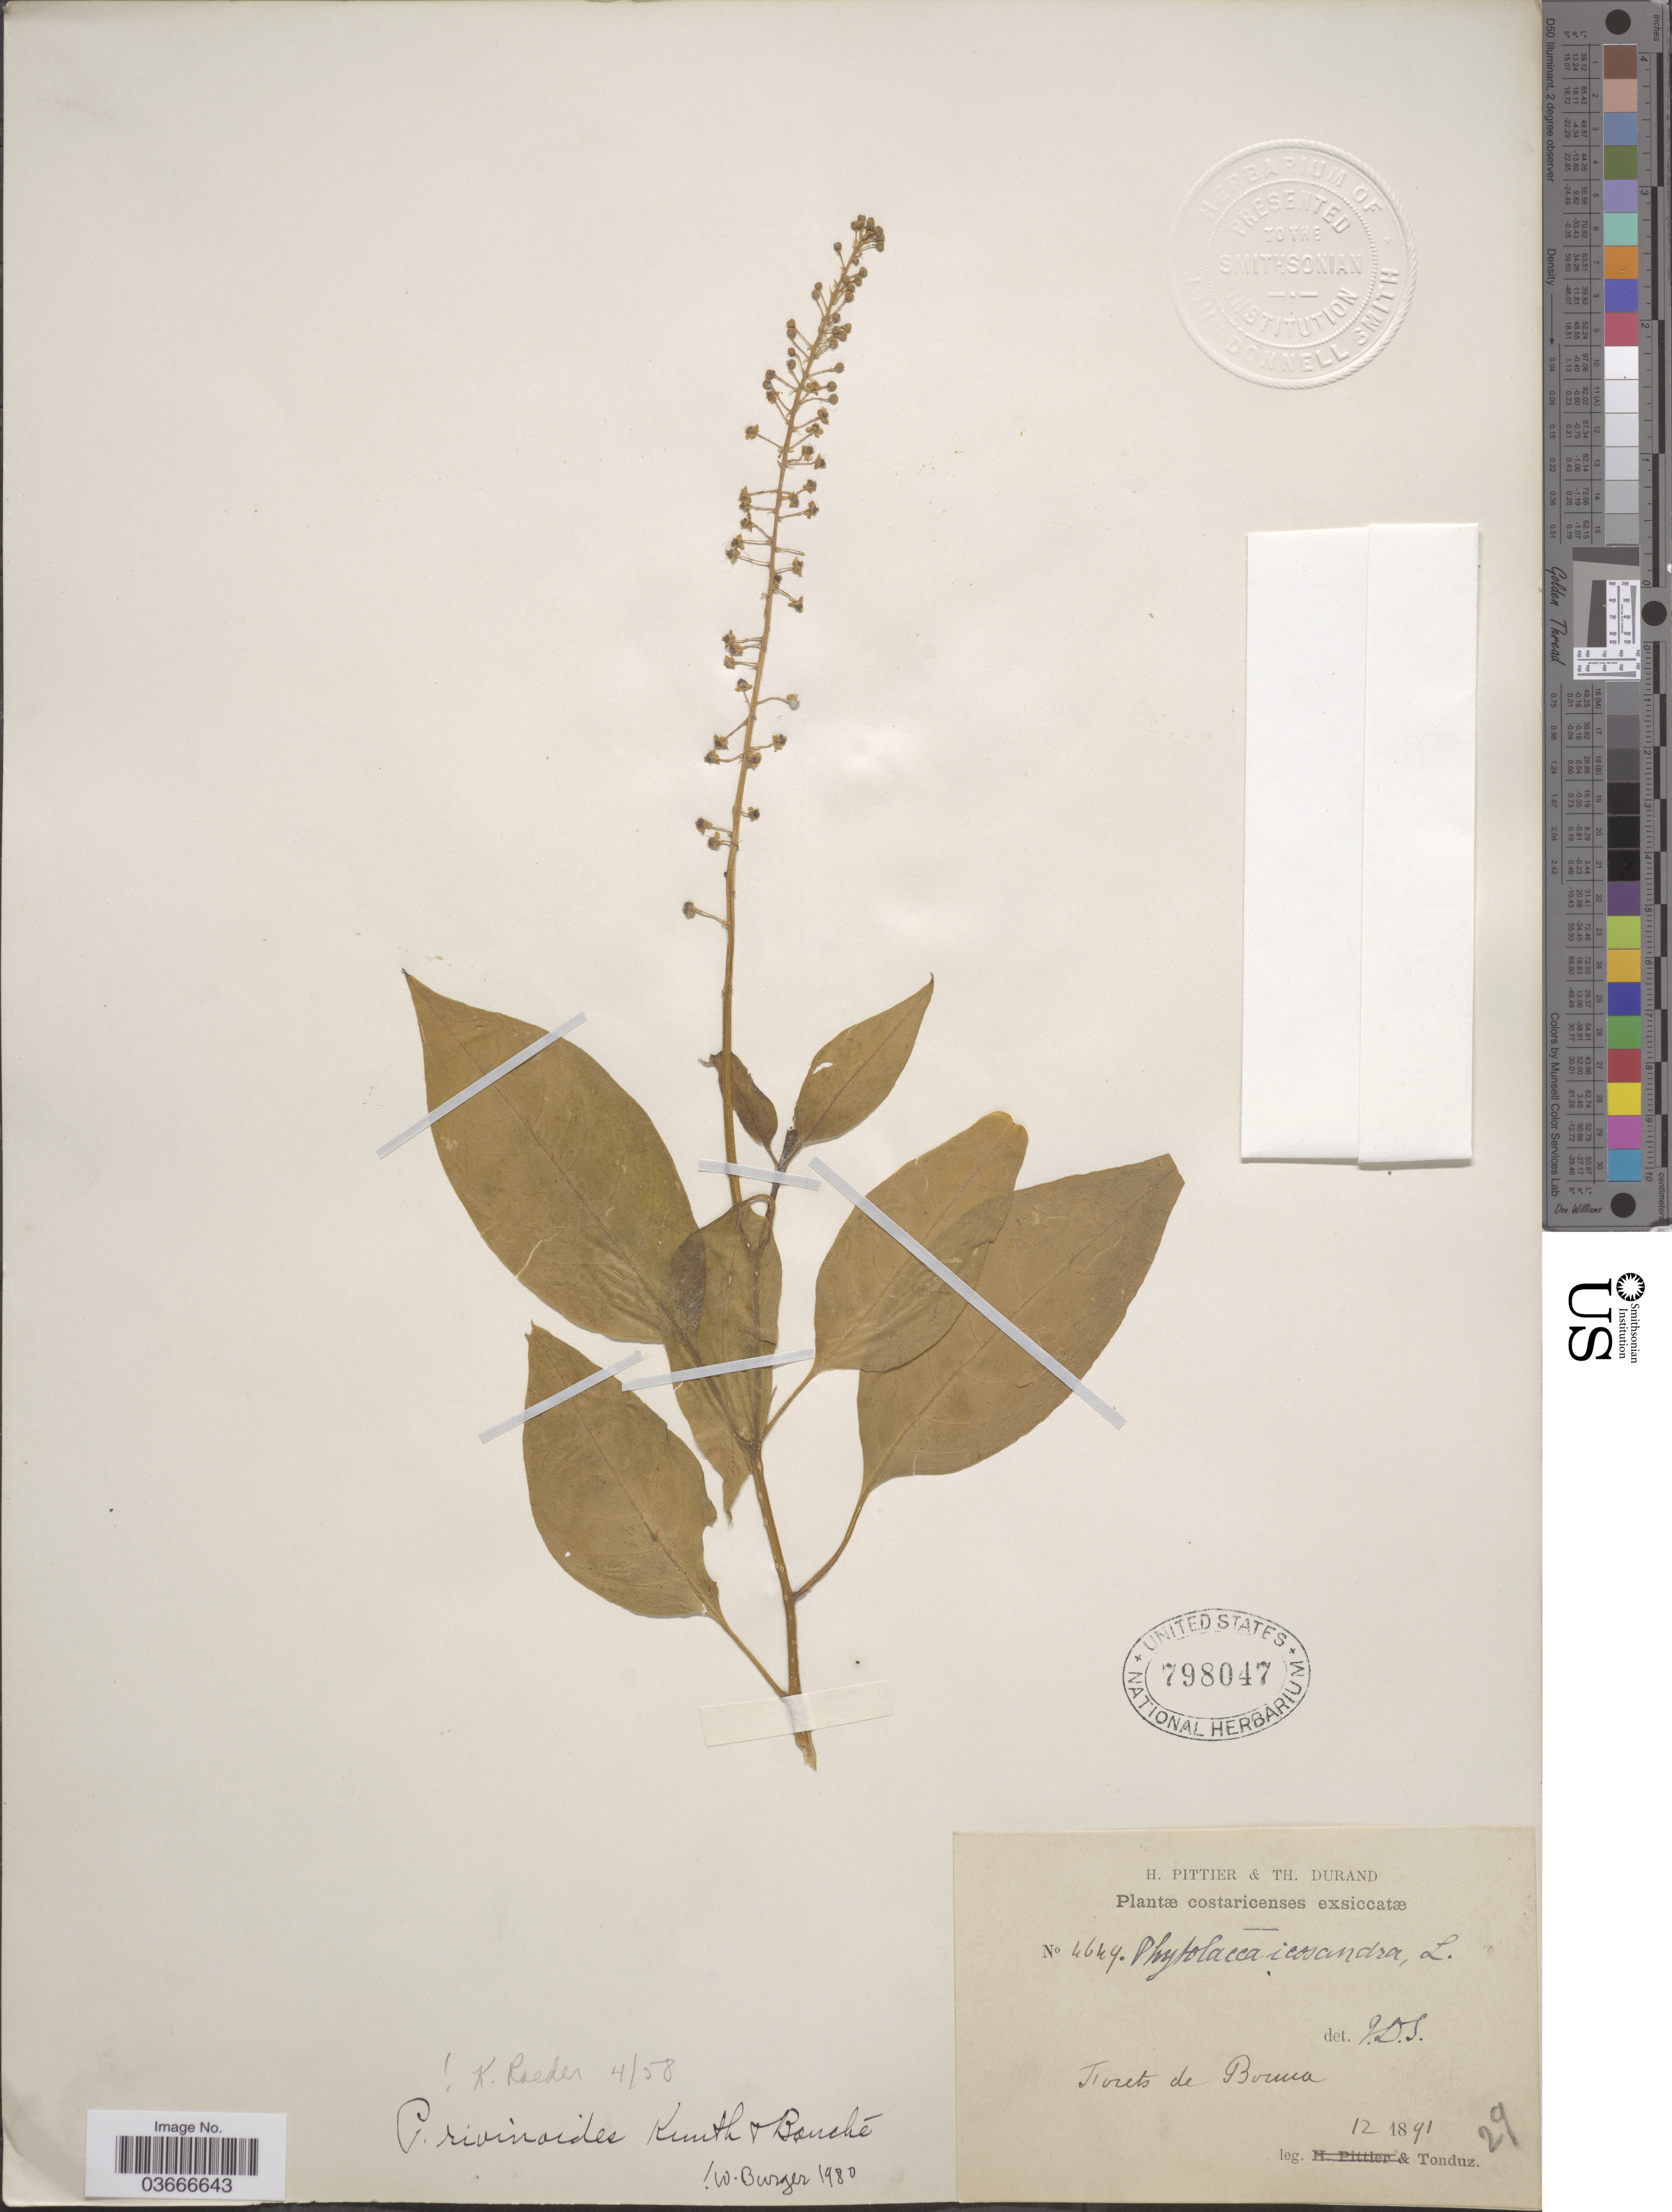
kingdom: Plantae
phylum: Tracheophyta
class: Magnoliopsida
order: Caryophyllales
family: Phytolaccaceae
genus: Phytolacca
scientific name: Phytolacca rivinoides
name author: Kunth & C.D. Bouché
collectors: Tonduz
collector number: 4649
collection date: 1891-12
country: Costa Rica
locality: Forets de Boruca.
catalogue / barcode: US 798047